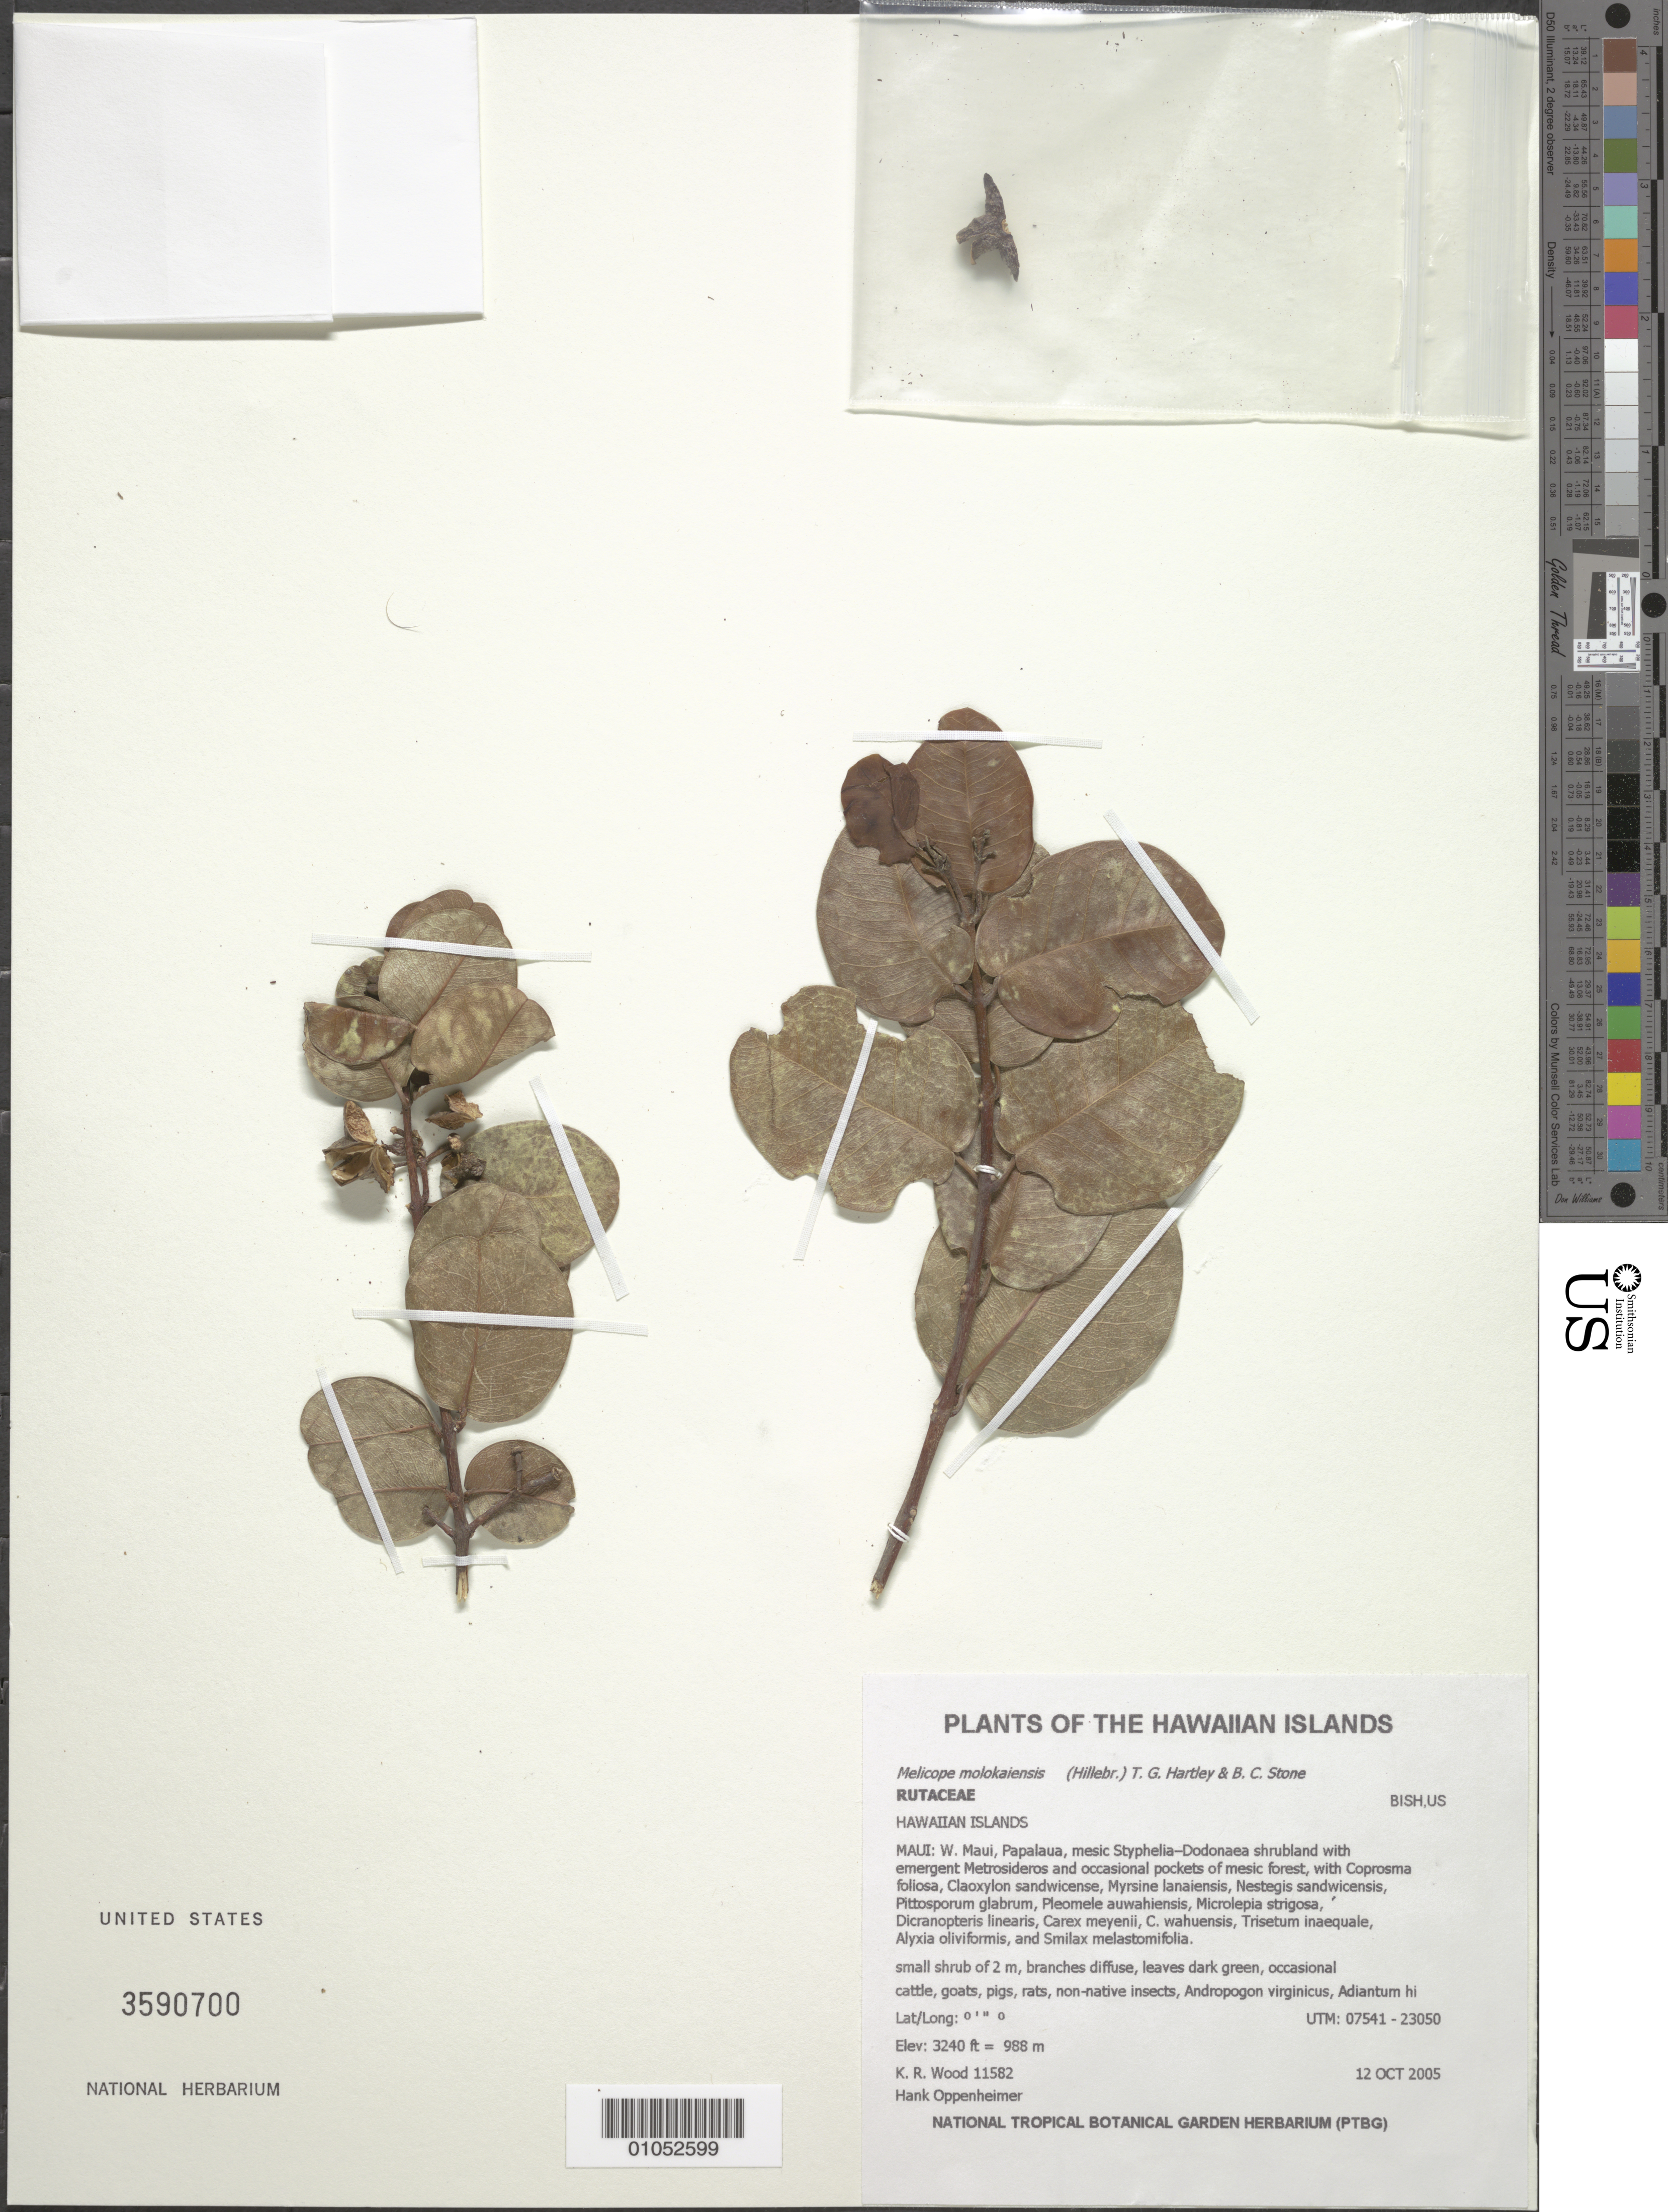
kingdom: Plantae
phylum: Tracheophyta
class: Magnoliopsida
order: Sapindales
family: Rutaceae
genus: Melicope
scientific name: Melicope molokaiensis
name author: (Hillebr.) T.G. Hartley & B.C. Stone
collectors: K. R. Wood & H. Oppenheimer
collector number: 11582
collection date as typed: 12 Oct 2005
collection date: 2005-10-12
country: United States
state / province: Hawaii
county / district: Maui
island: Maui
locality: West Maui, Papalaua.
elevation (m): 988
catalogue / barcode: US 3590700